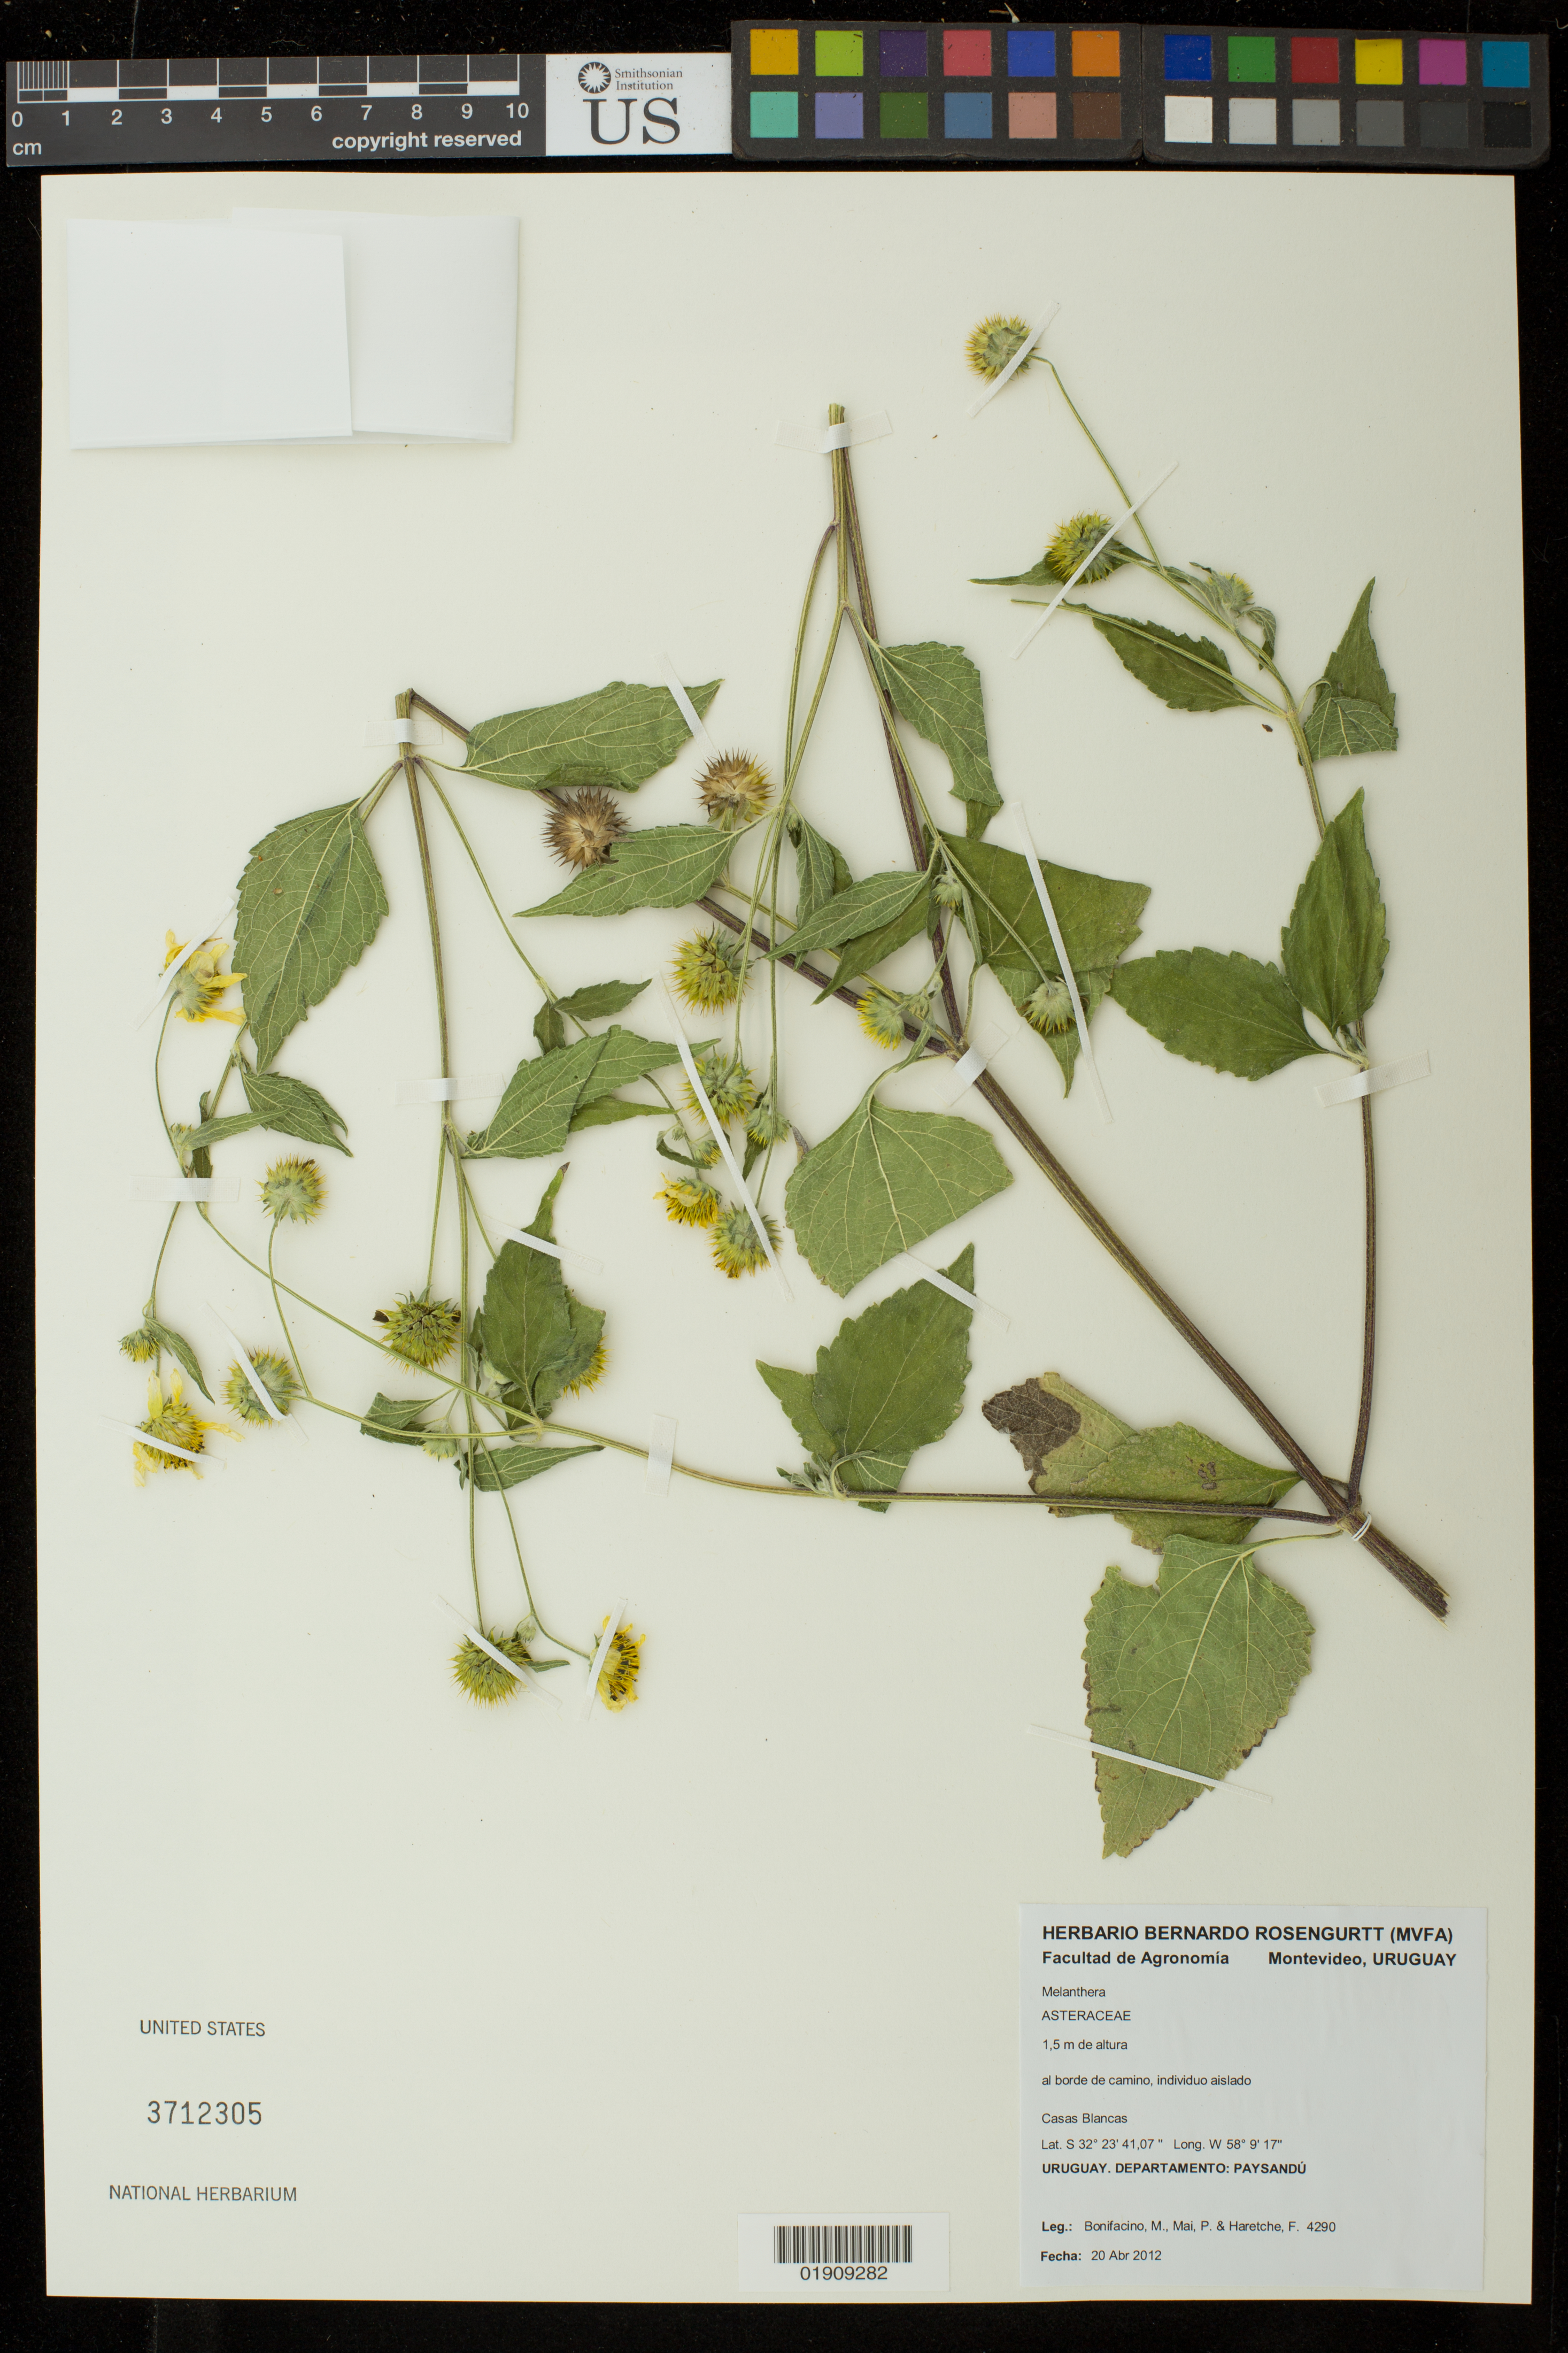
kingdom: Plantae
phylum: Tracheophyta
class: Magnoliopsida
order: Asterales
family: Asteraceae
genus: Melanthera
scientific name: Melanthera sp.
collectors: M. Bonifacino, P. Mai & F. Haretche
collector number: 4290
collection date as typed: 20 April 2012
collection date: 2012-04-20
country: Uruguay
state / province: Paysandú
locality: Casas Blancas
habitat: Al borde de camino, individuo aislado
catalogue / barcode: US 3712305